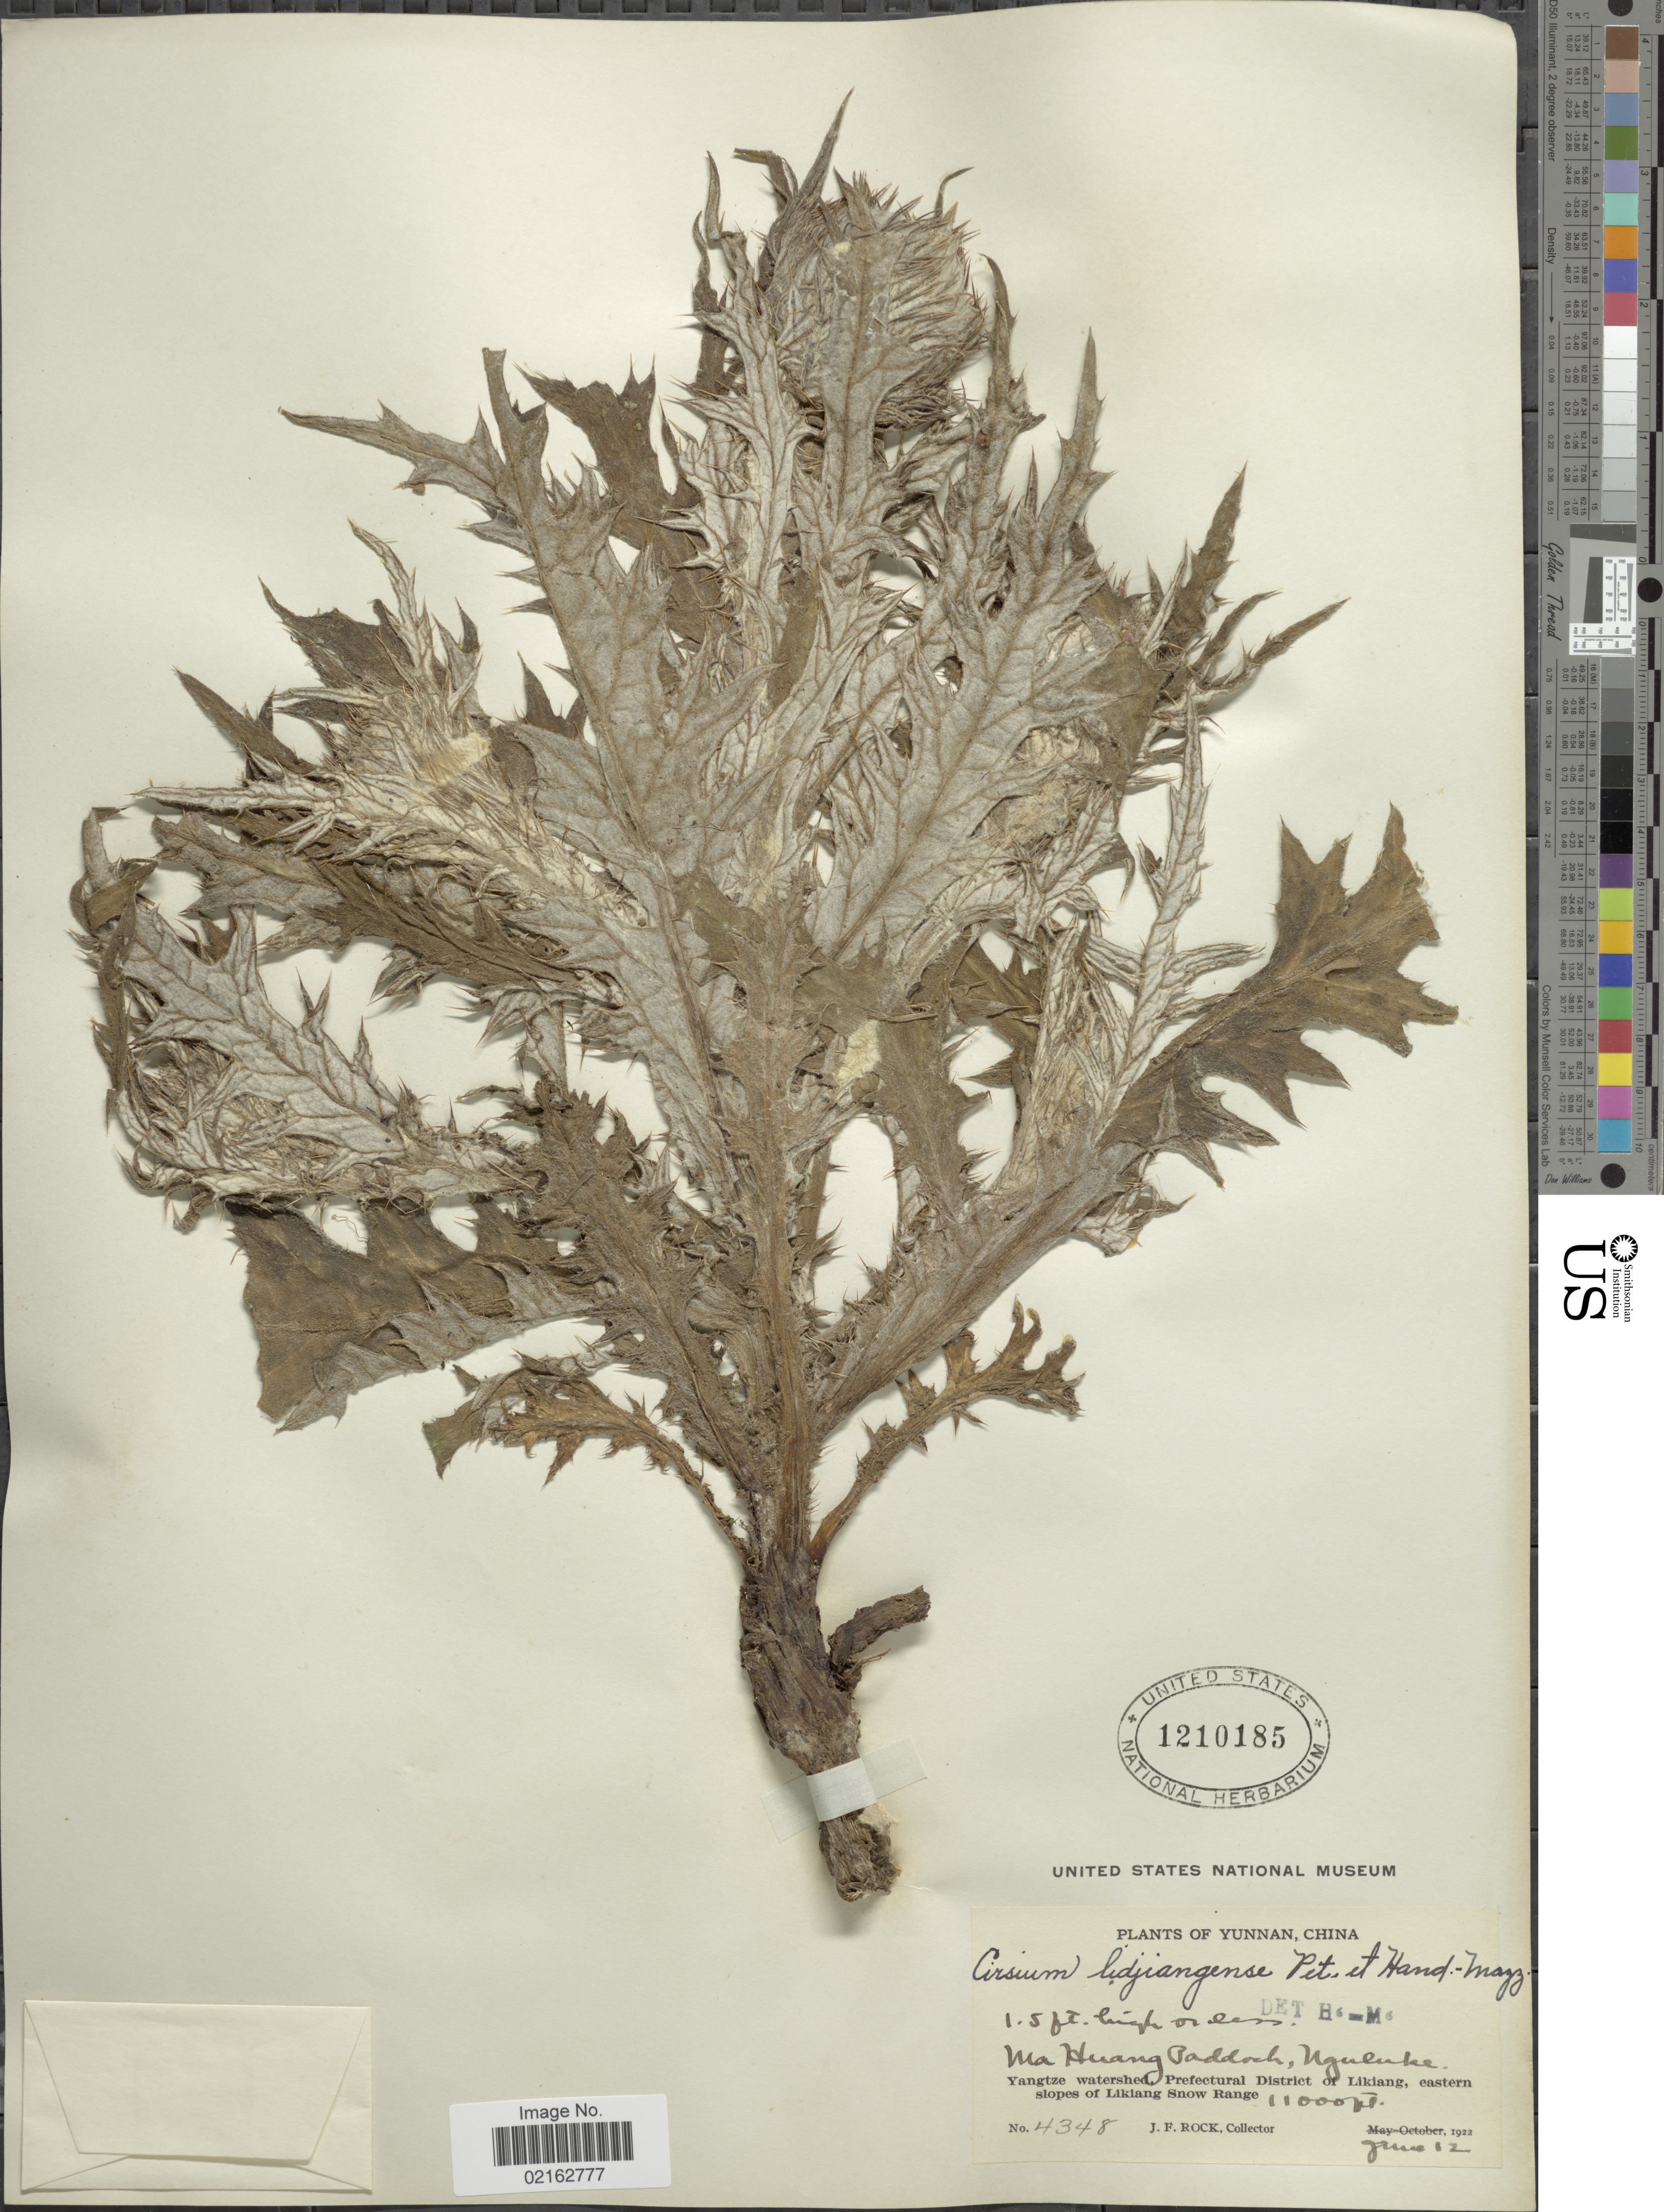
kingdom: Plantae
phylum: Tracheophyta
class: Magnoliopsida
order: Asterales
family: Asteraceae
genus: Cirsium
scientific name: Cirsium lidjiangense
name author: Petr. & Hand.-Mazz.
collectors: J. Rock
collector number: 4348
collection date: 1922-06-12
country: China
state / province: Yunnan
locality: Ma Huang Paddoch, Nguluka. Yangtze watershed, Prefectural District of Likiang, eastern slopes of Likiang Snow Range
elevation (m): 3353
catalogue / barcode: US 1210185